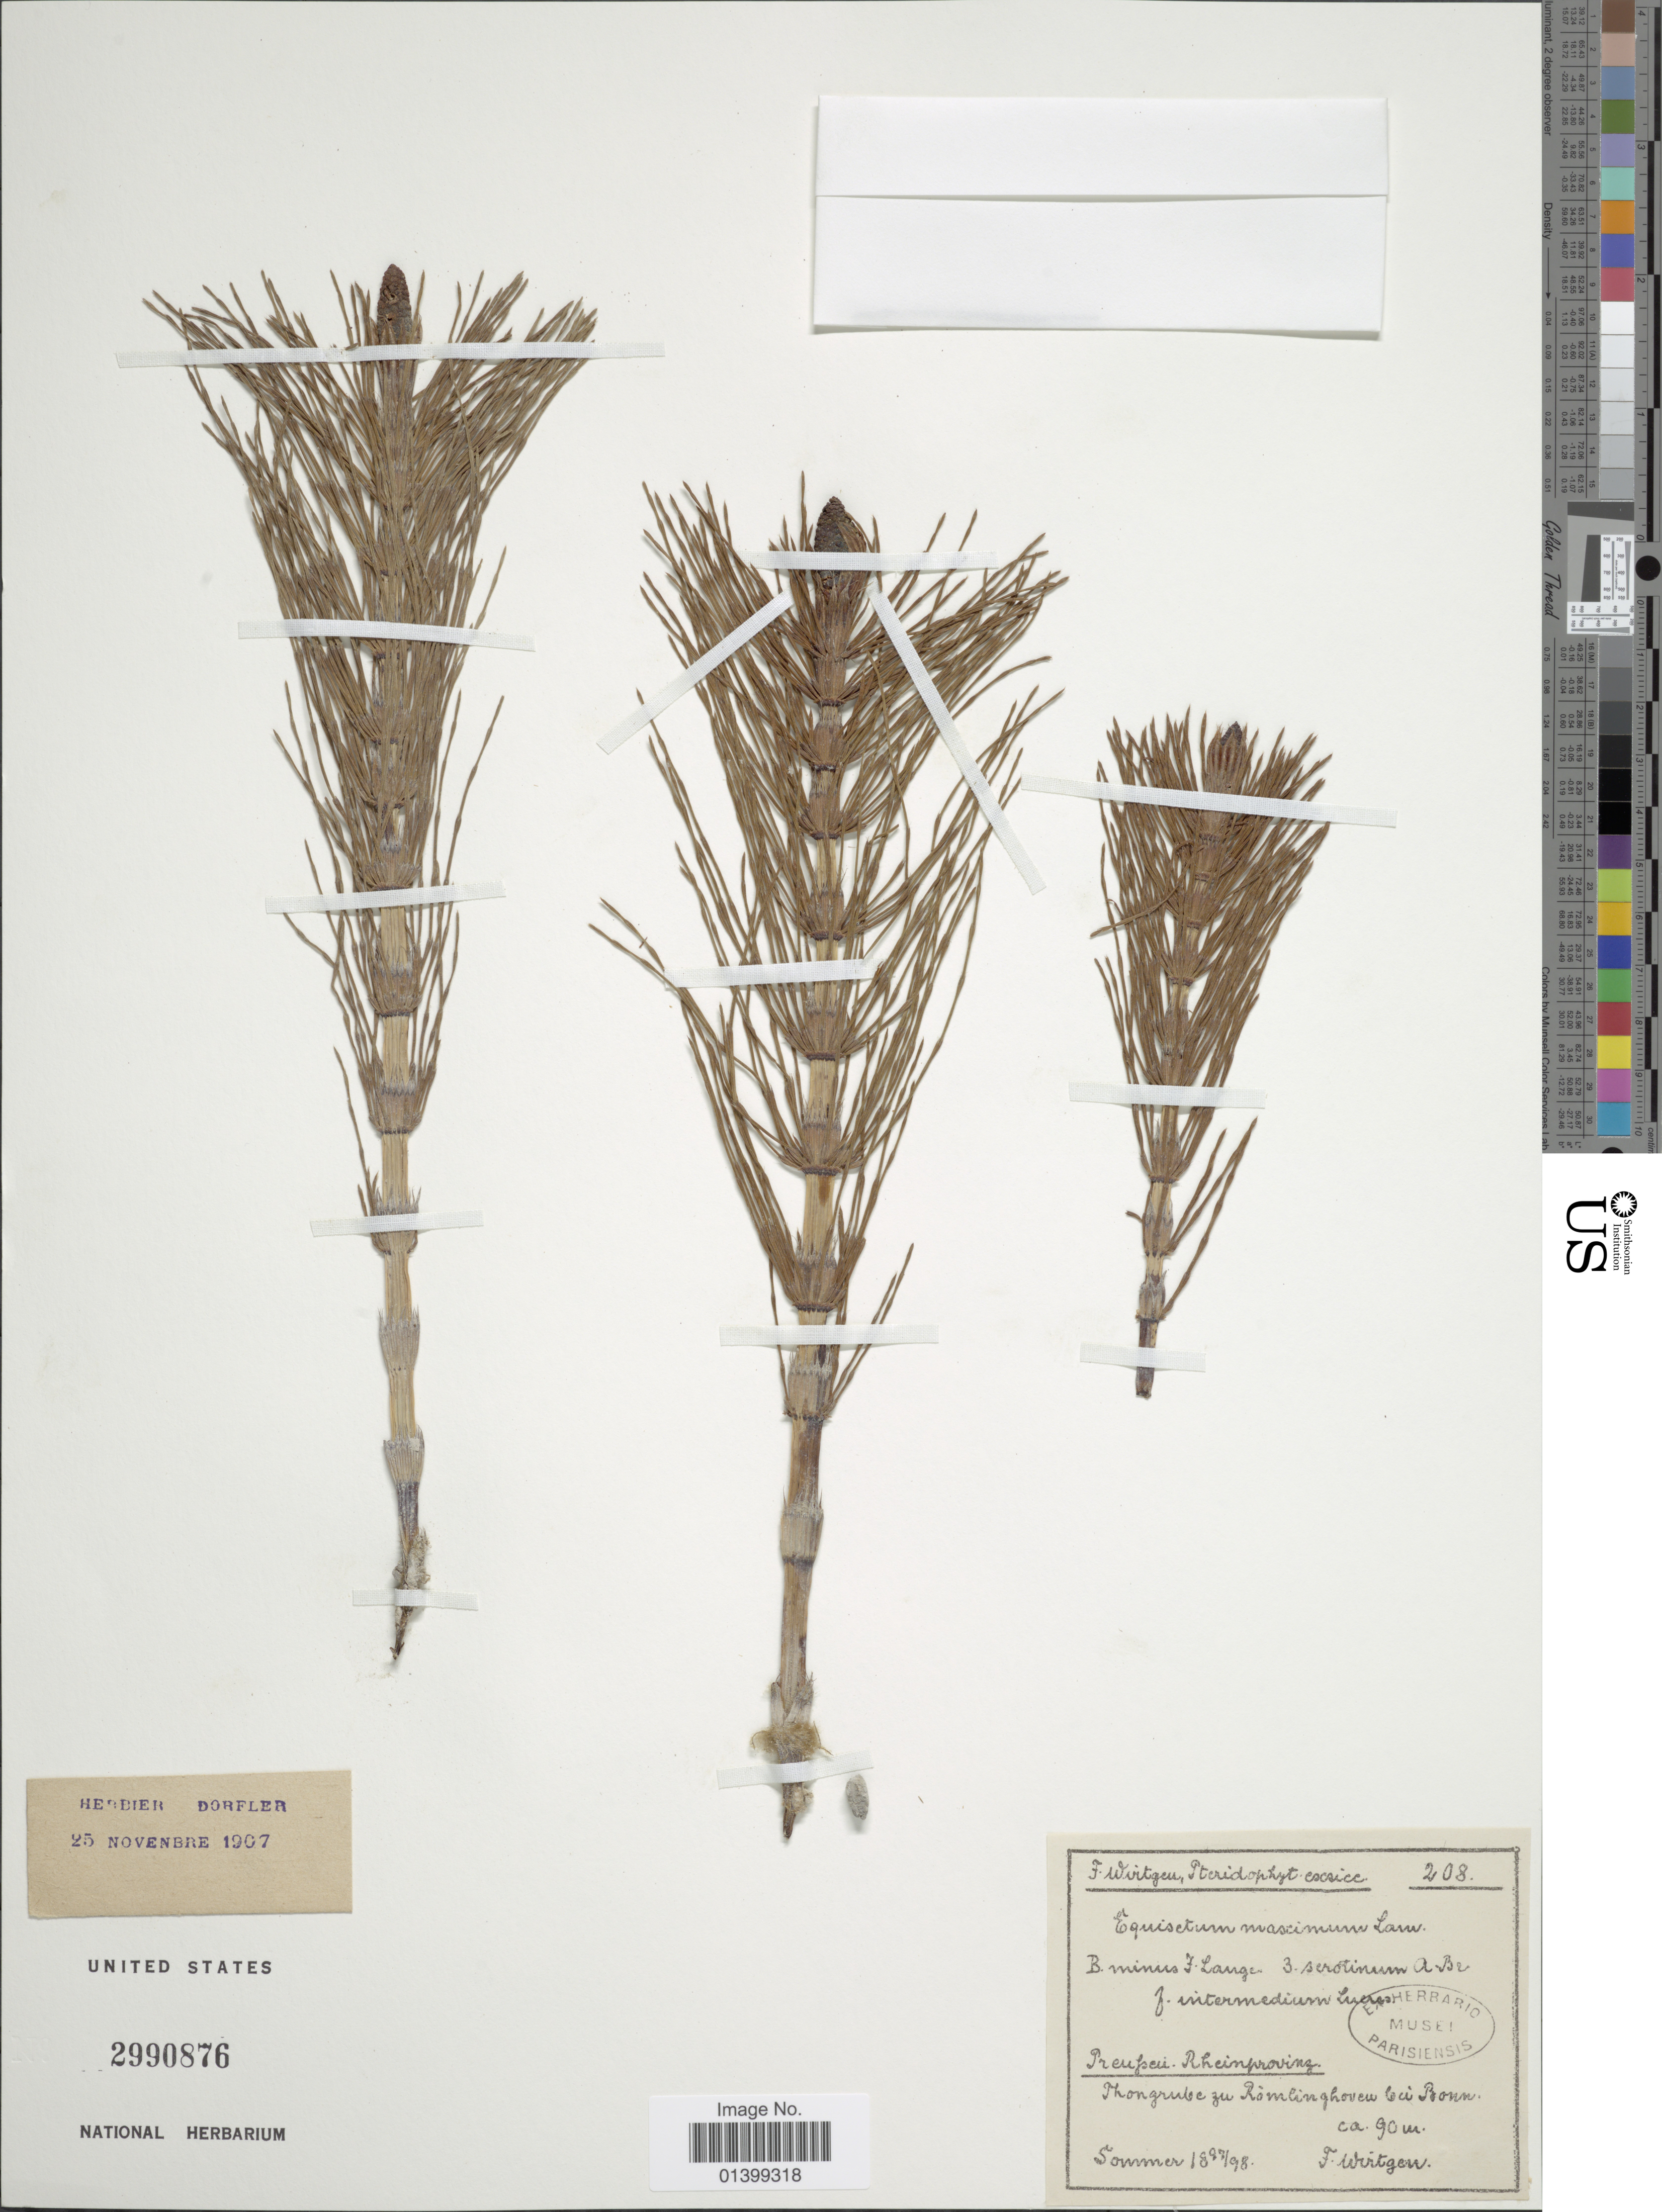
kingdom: Plantae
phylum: Tracheophyta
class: Polypodiopsida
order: Equisetales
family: Equisetaceae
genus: Equisetum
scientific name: Equisetum telmateia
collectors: F. Wirtgen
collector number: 208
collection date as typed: Sommer 1897/1898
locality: Preussen-Rheinprovinz. Thongrube zu Römlinghoven bei Bonn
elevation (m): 90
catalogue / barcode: US 2990876